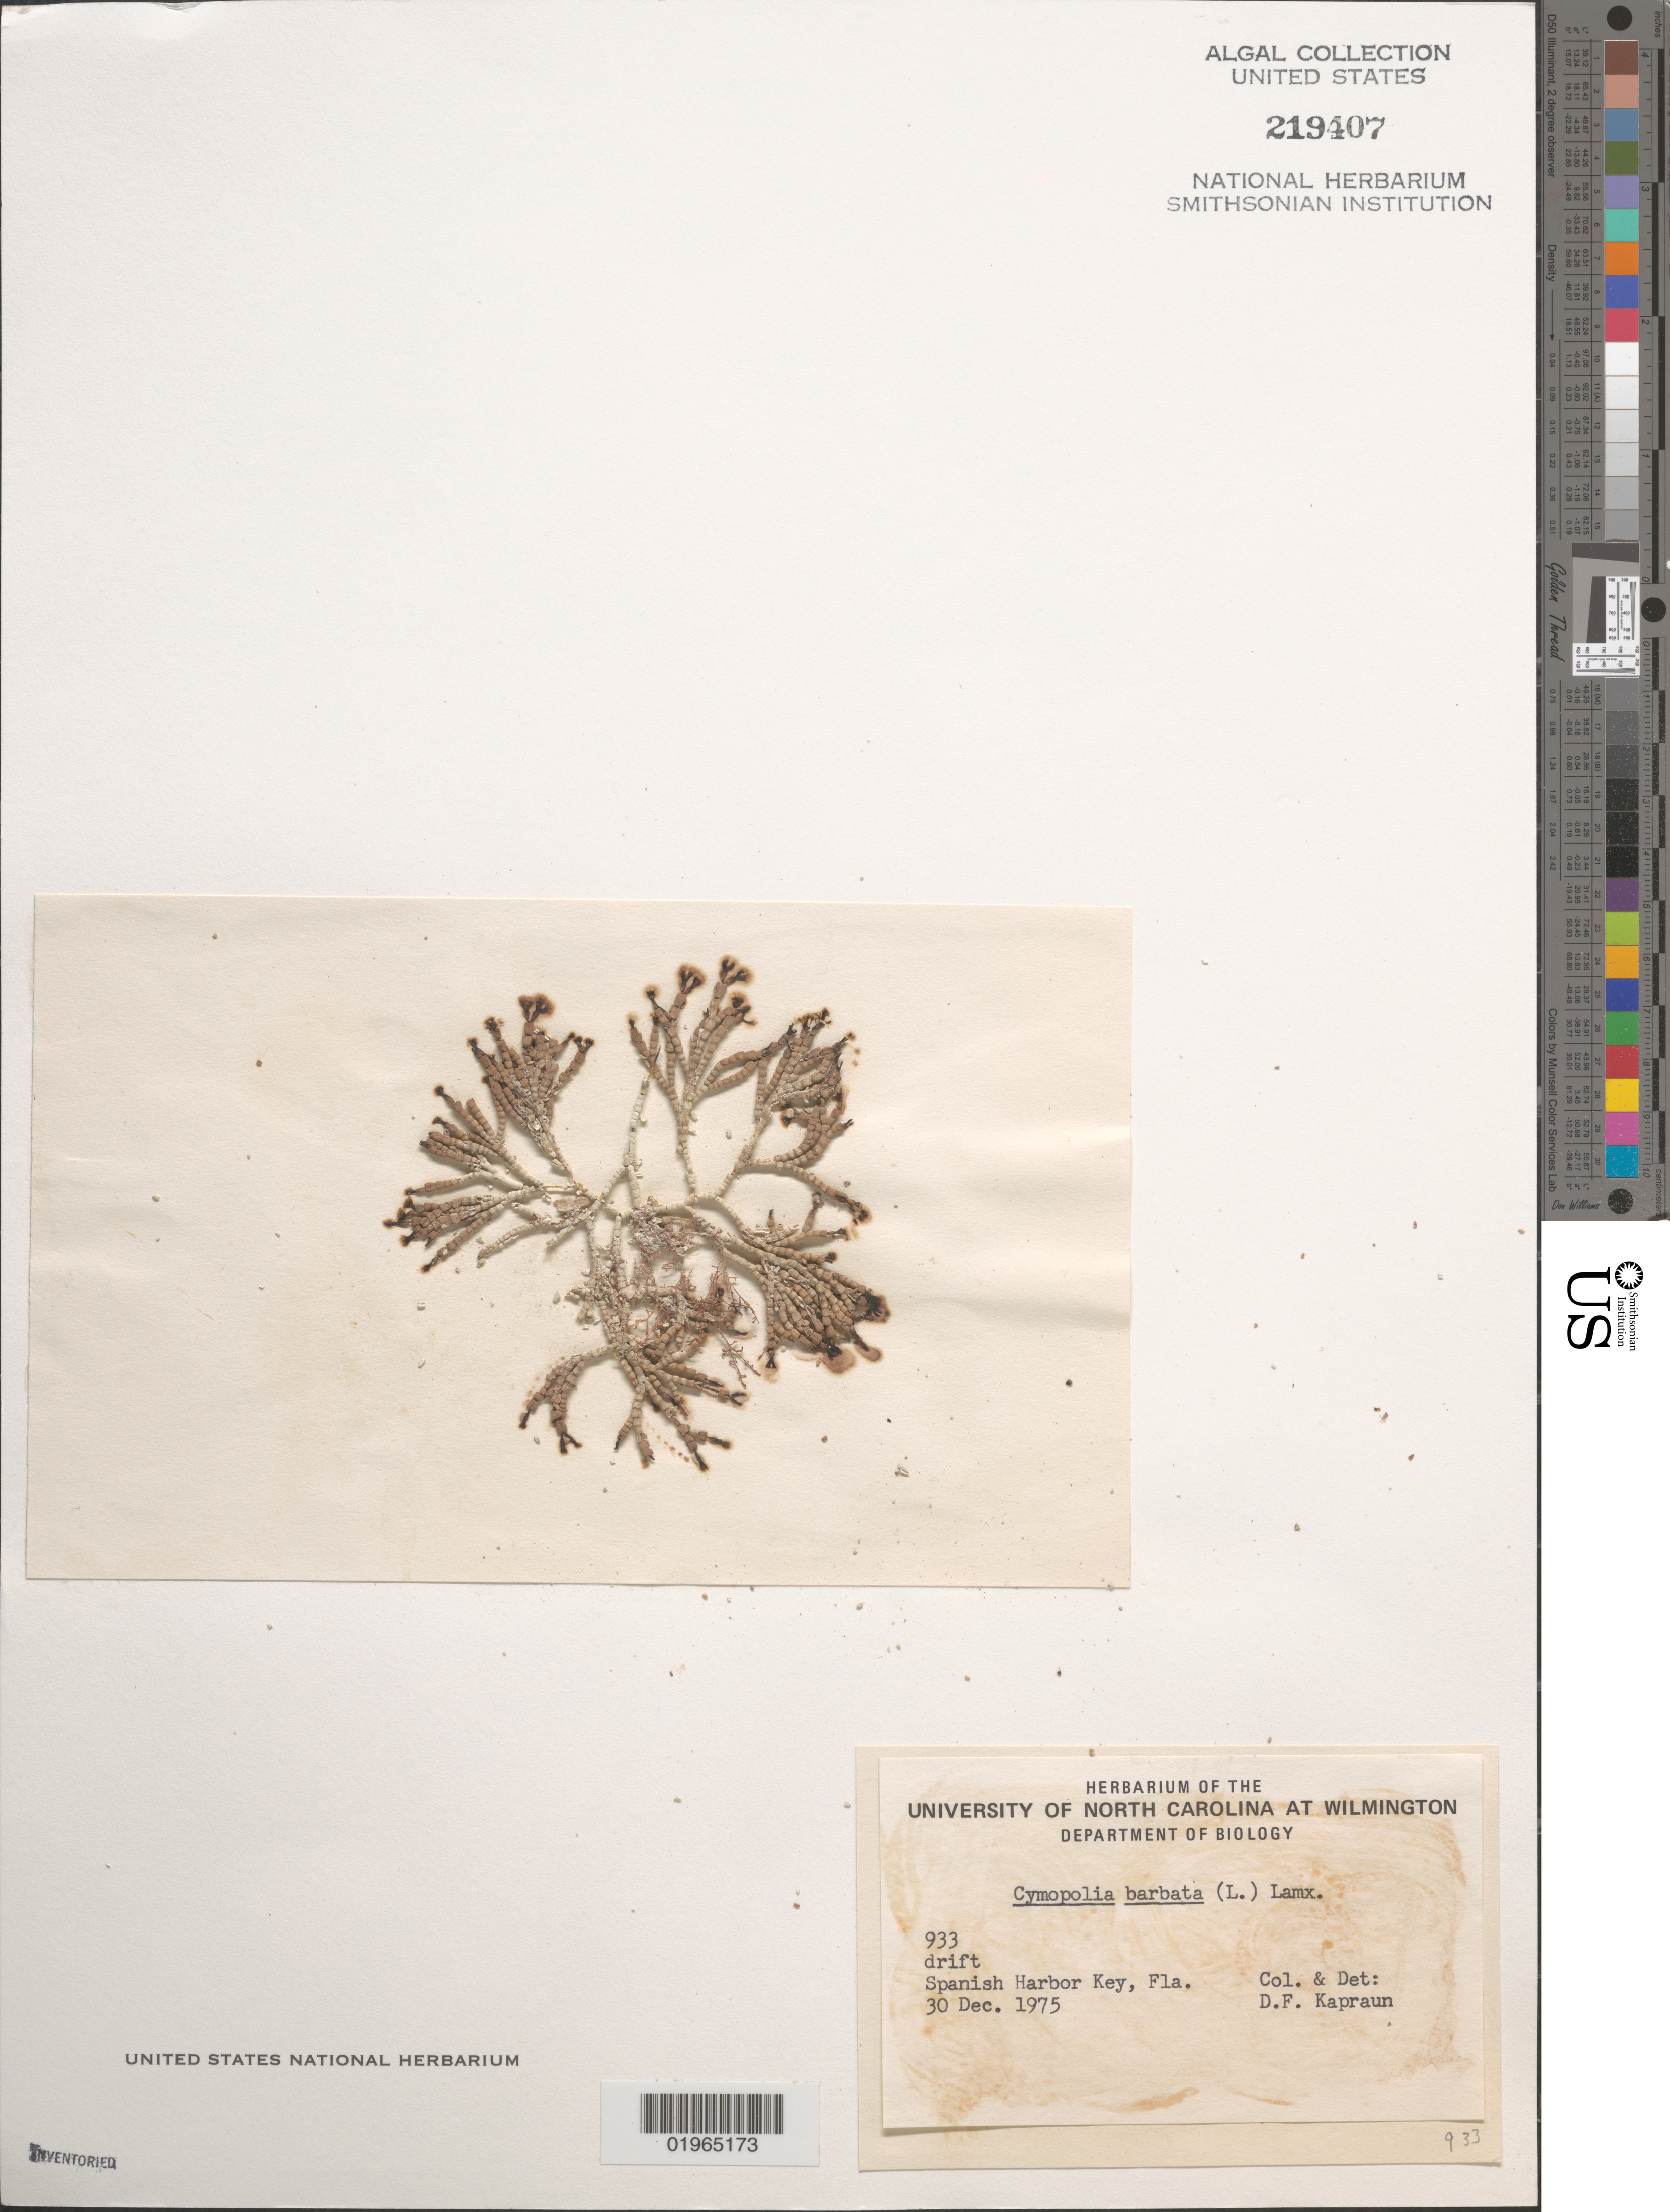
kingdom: Plantae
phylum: Chlorophyta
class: Ulvophyceae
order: Dasycladales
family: Dasycladaceae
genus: Cymopolia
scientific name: Cymopolia barbata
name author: (L.) J.V.Lamouroux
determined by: Kapraun, D. F.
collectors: D. F. Kapraun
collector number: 933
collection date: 1975-12-30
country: United States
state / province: Florida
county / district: Monroe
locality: Spanish Harbor Key. Drift.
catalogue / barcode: US 219407